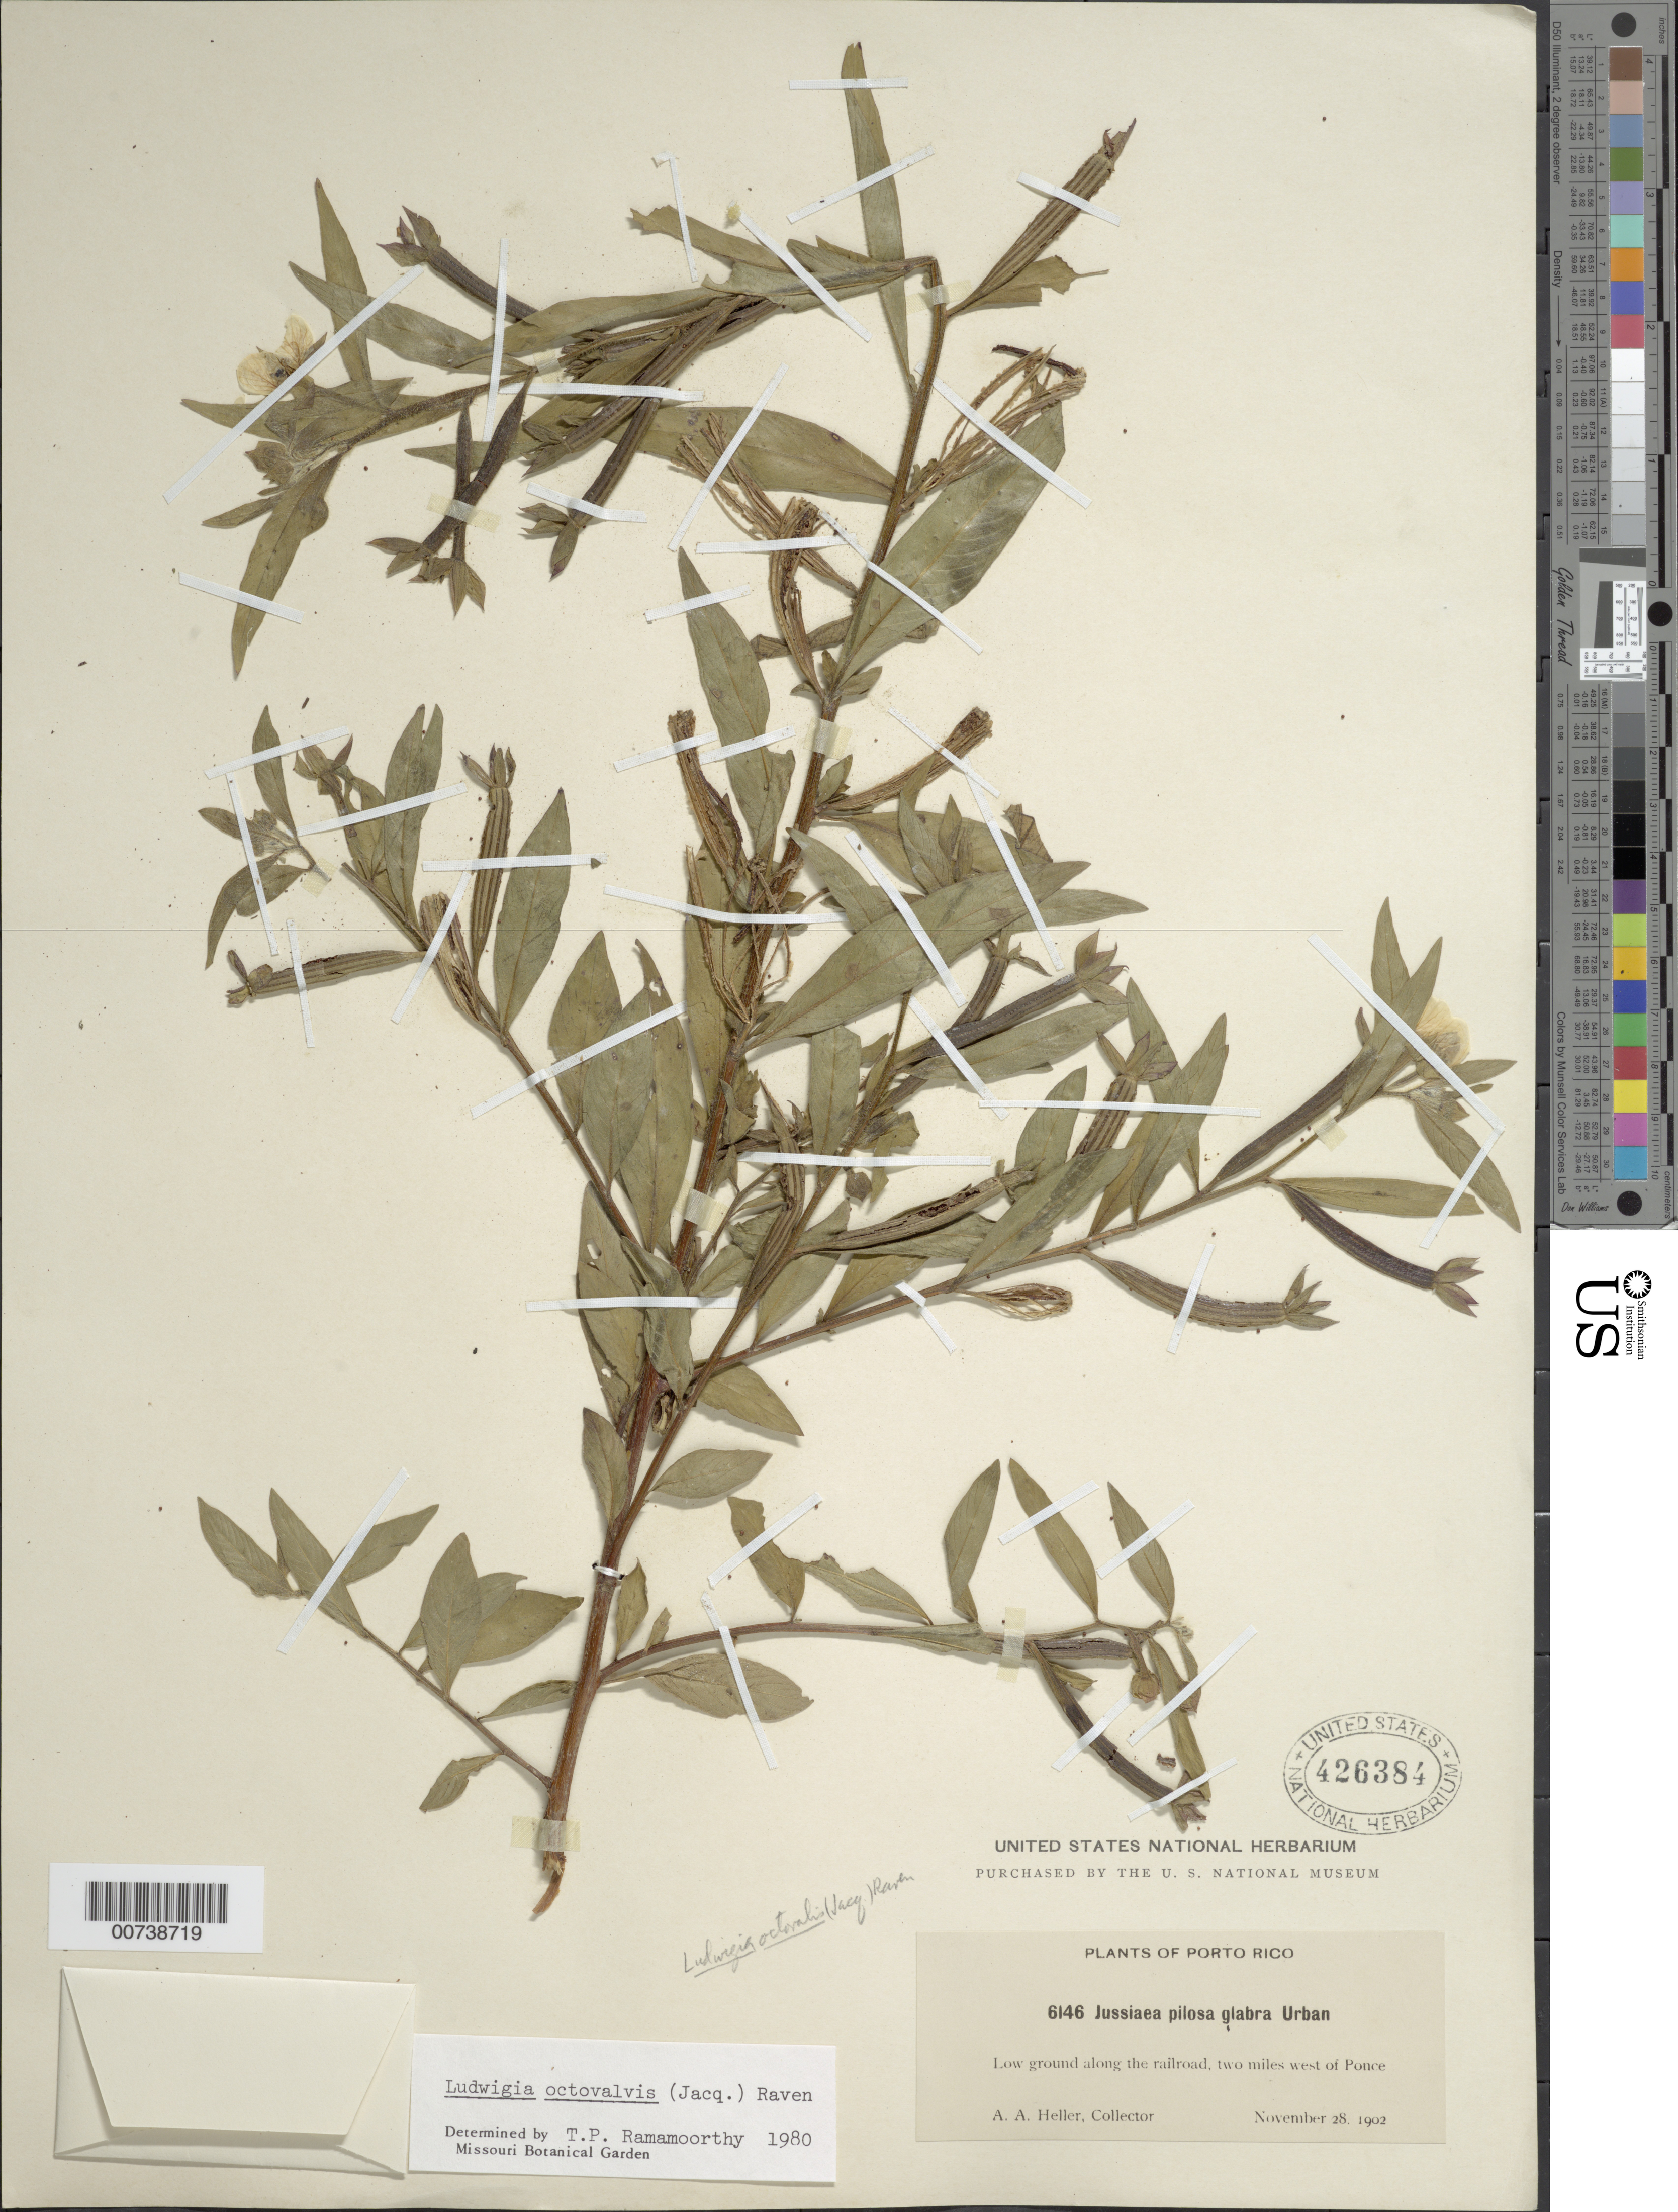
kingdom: Plantae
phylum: Tracheophyta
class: Magnoliopsida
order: Myrtales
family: Onagraceae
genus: Ludwigia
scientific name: Ludwigia octovalvis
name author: (Jacq.) P.H. Raven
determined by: Ramamoorthy, T. P.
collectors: A. A. Heller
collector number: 6146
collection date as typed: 28 Nov 1902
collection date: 1902-11-28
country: Puerto Rico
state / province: Ponce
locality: Low ground along the railroad, two miles west of Ponce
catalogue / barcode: US 426384